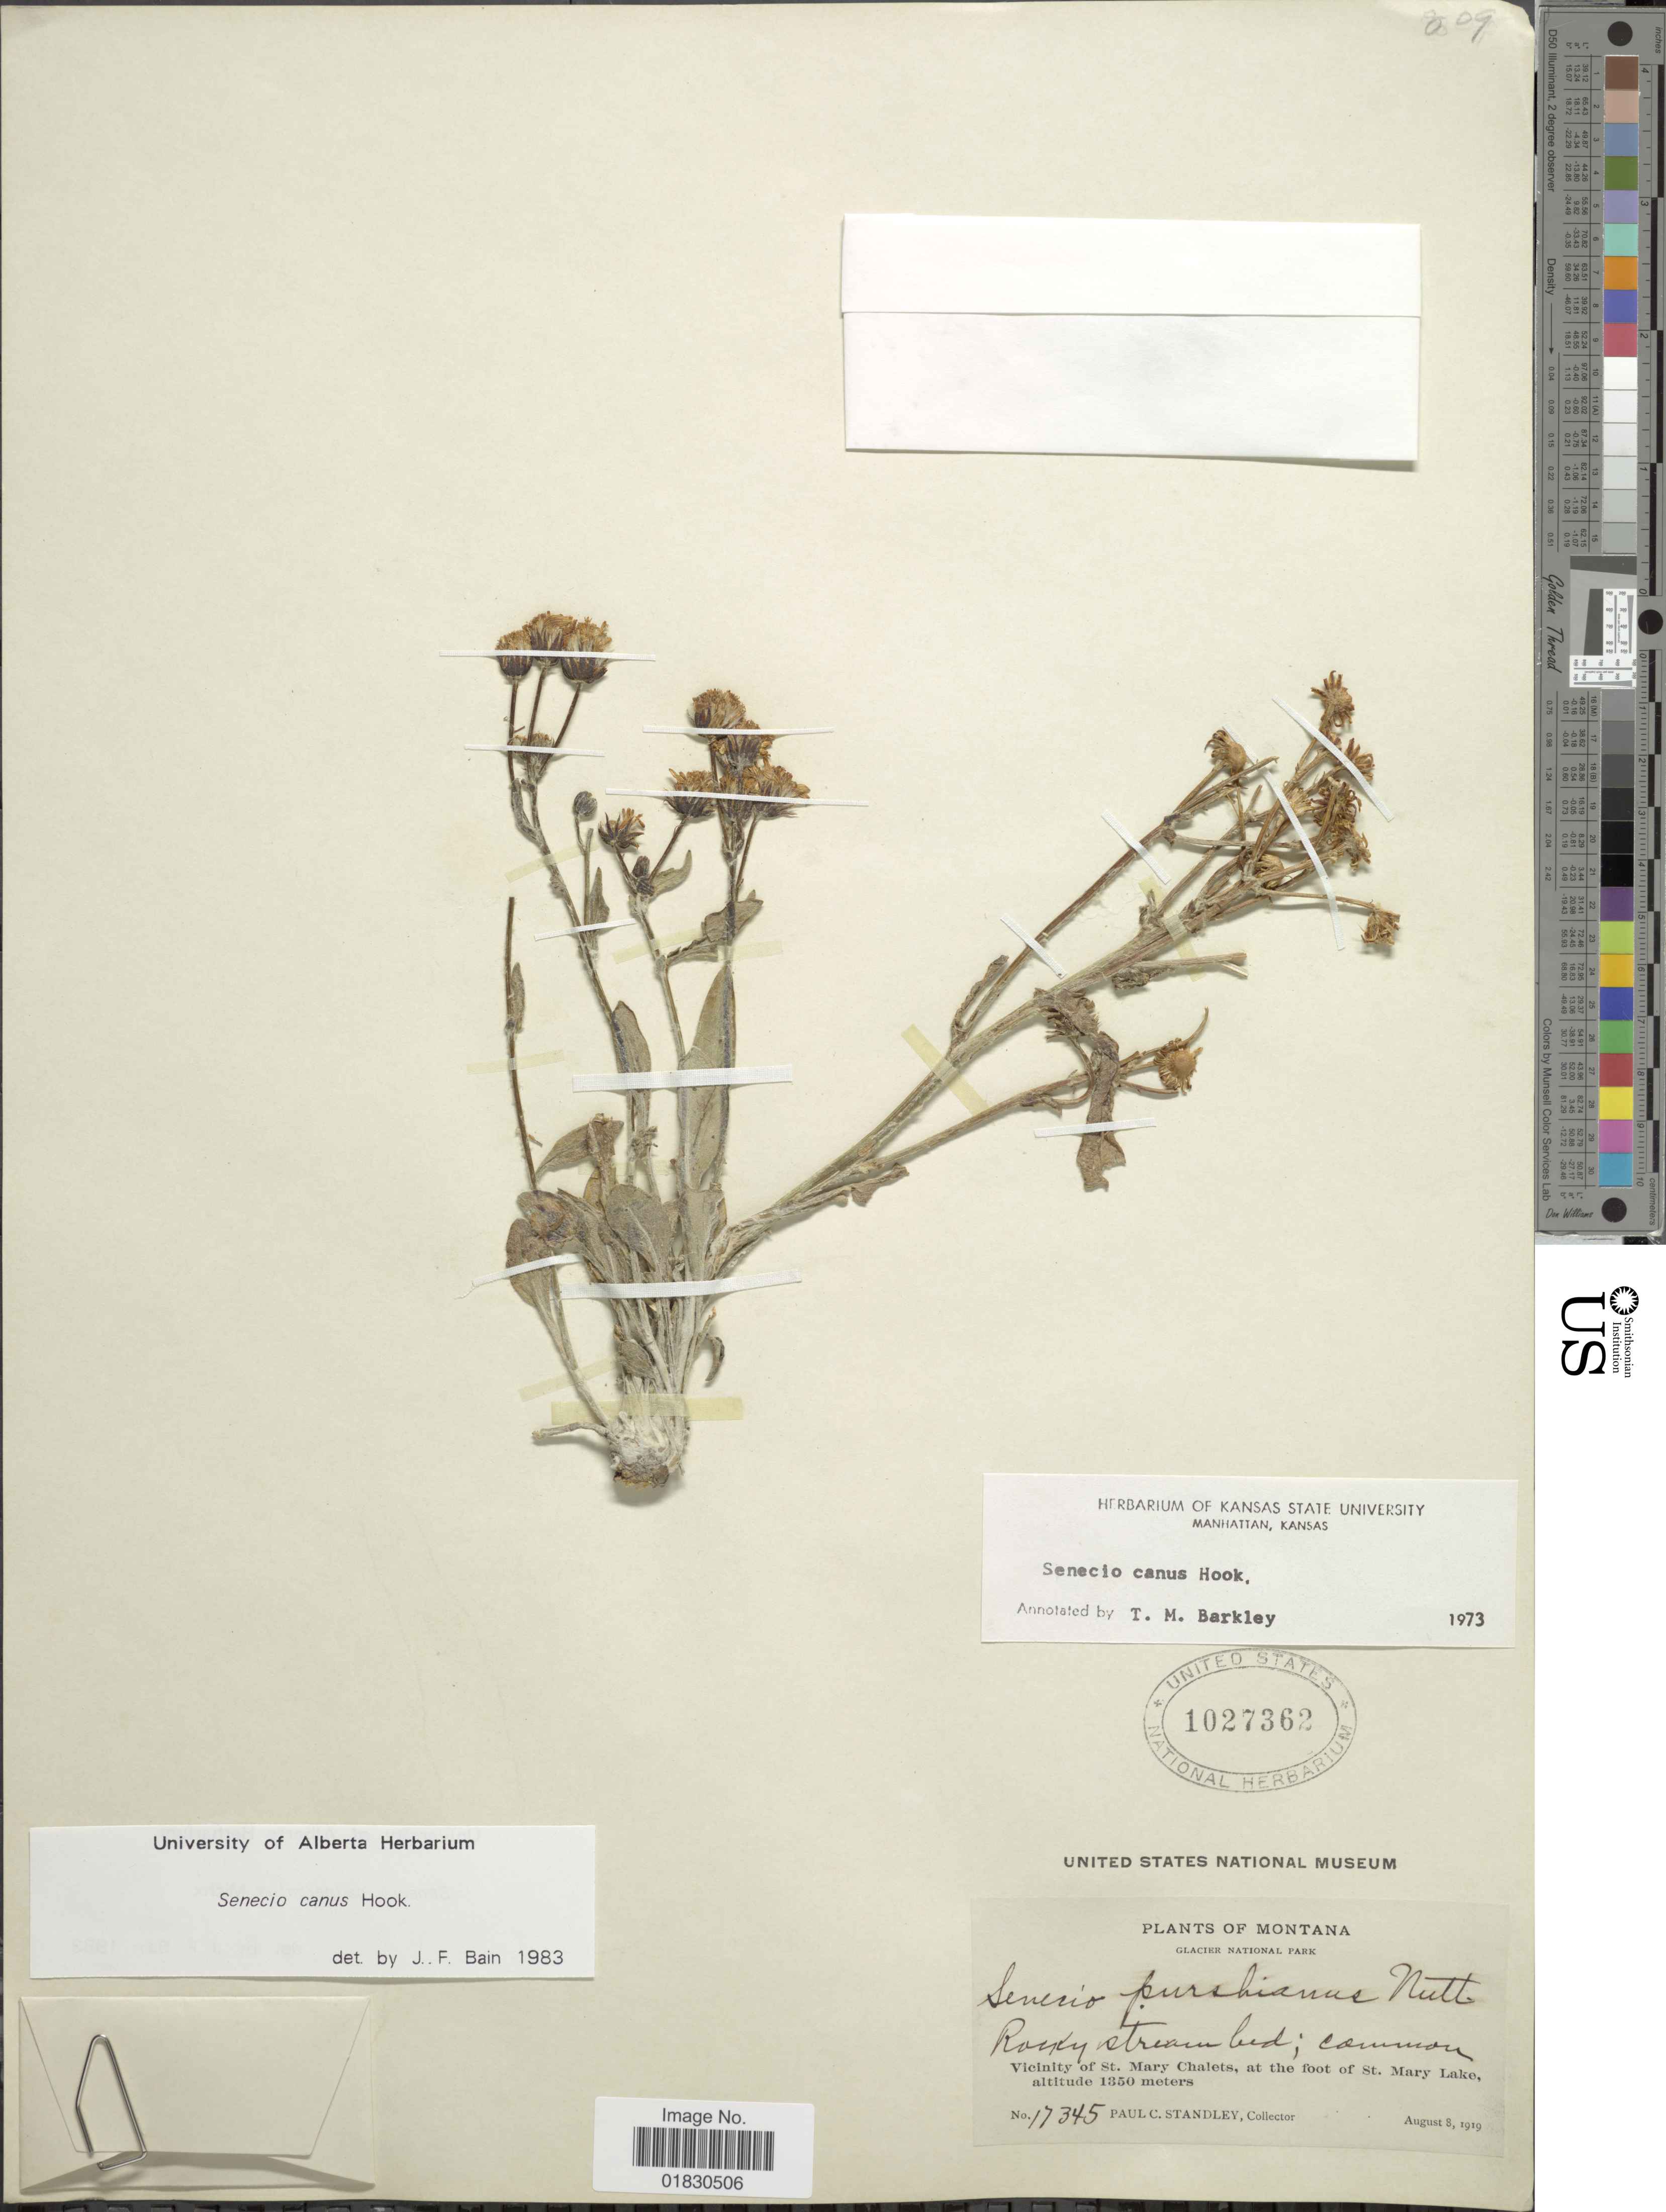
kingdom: Plantae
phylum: Tracheophyta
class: Magnoliopsida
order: Asterales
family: Asteraceae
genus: Packera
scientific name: Packera cana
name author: (Hook.) W.A. Weber & Á. Löve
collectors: P. C. Standley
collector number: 17345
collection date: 1919-08-08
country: United States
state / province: Montana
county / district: Glacier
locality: Glacier National Park, Vicinity of St. Mary Chalets, at the foot of St. Mary Lake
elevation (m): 1350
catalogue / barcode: US 1027362